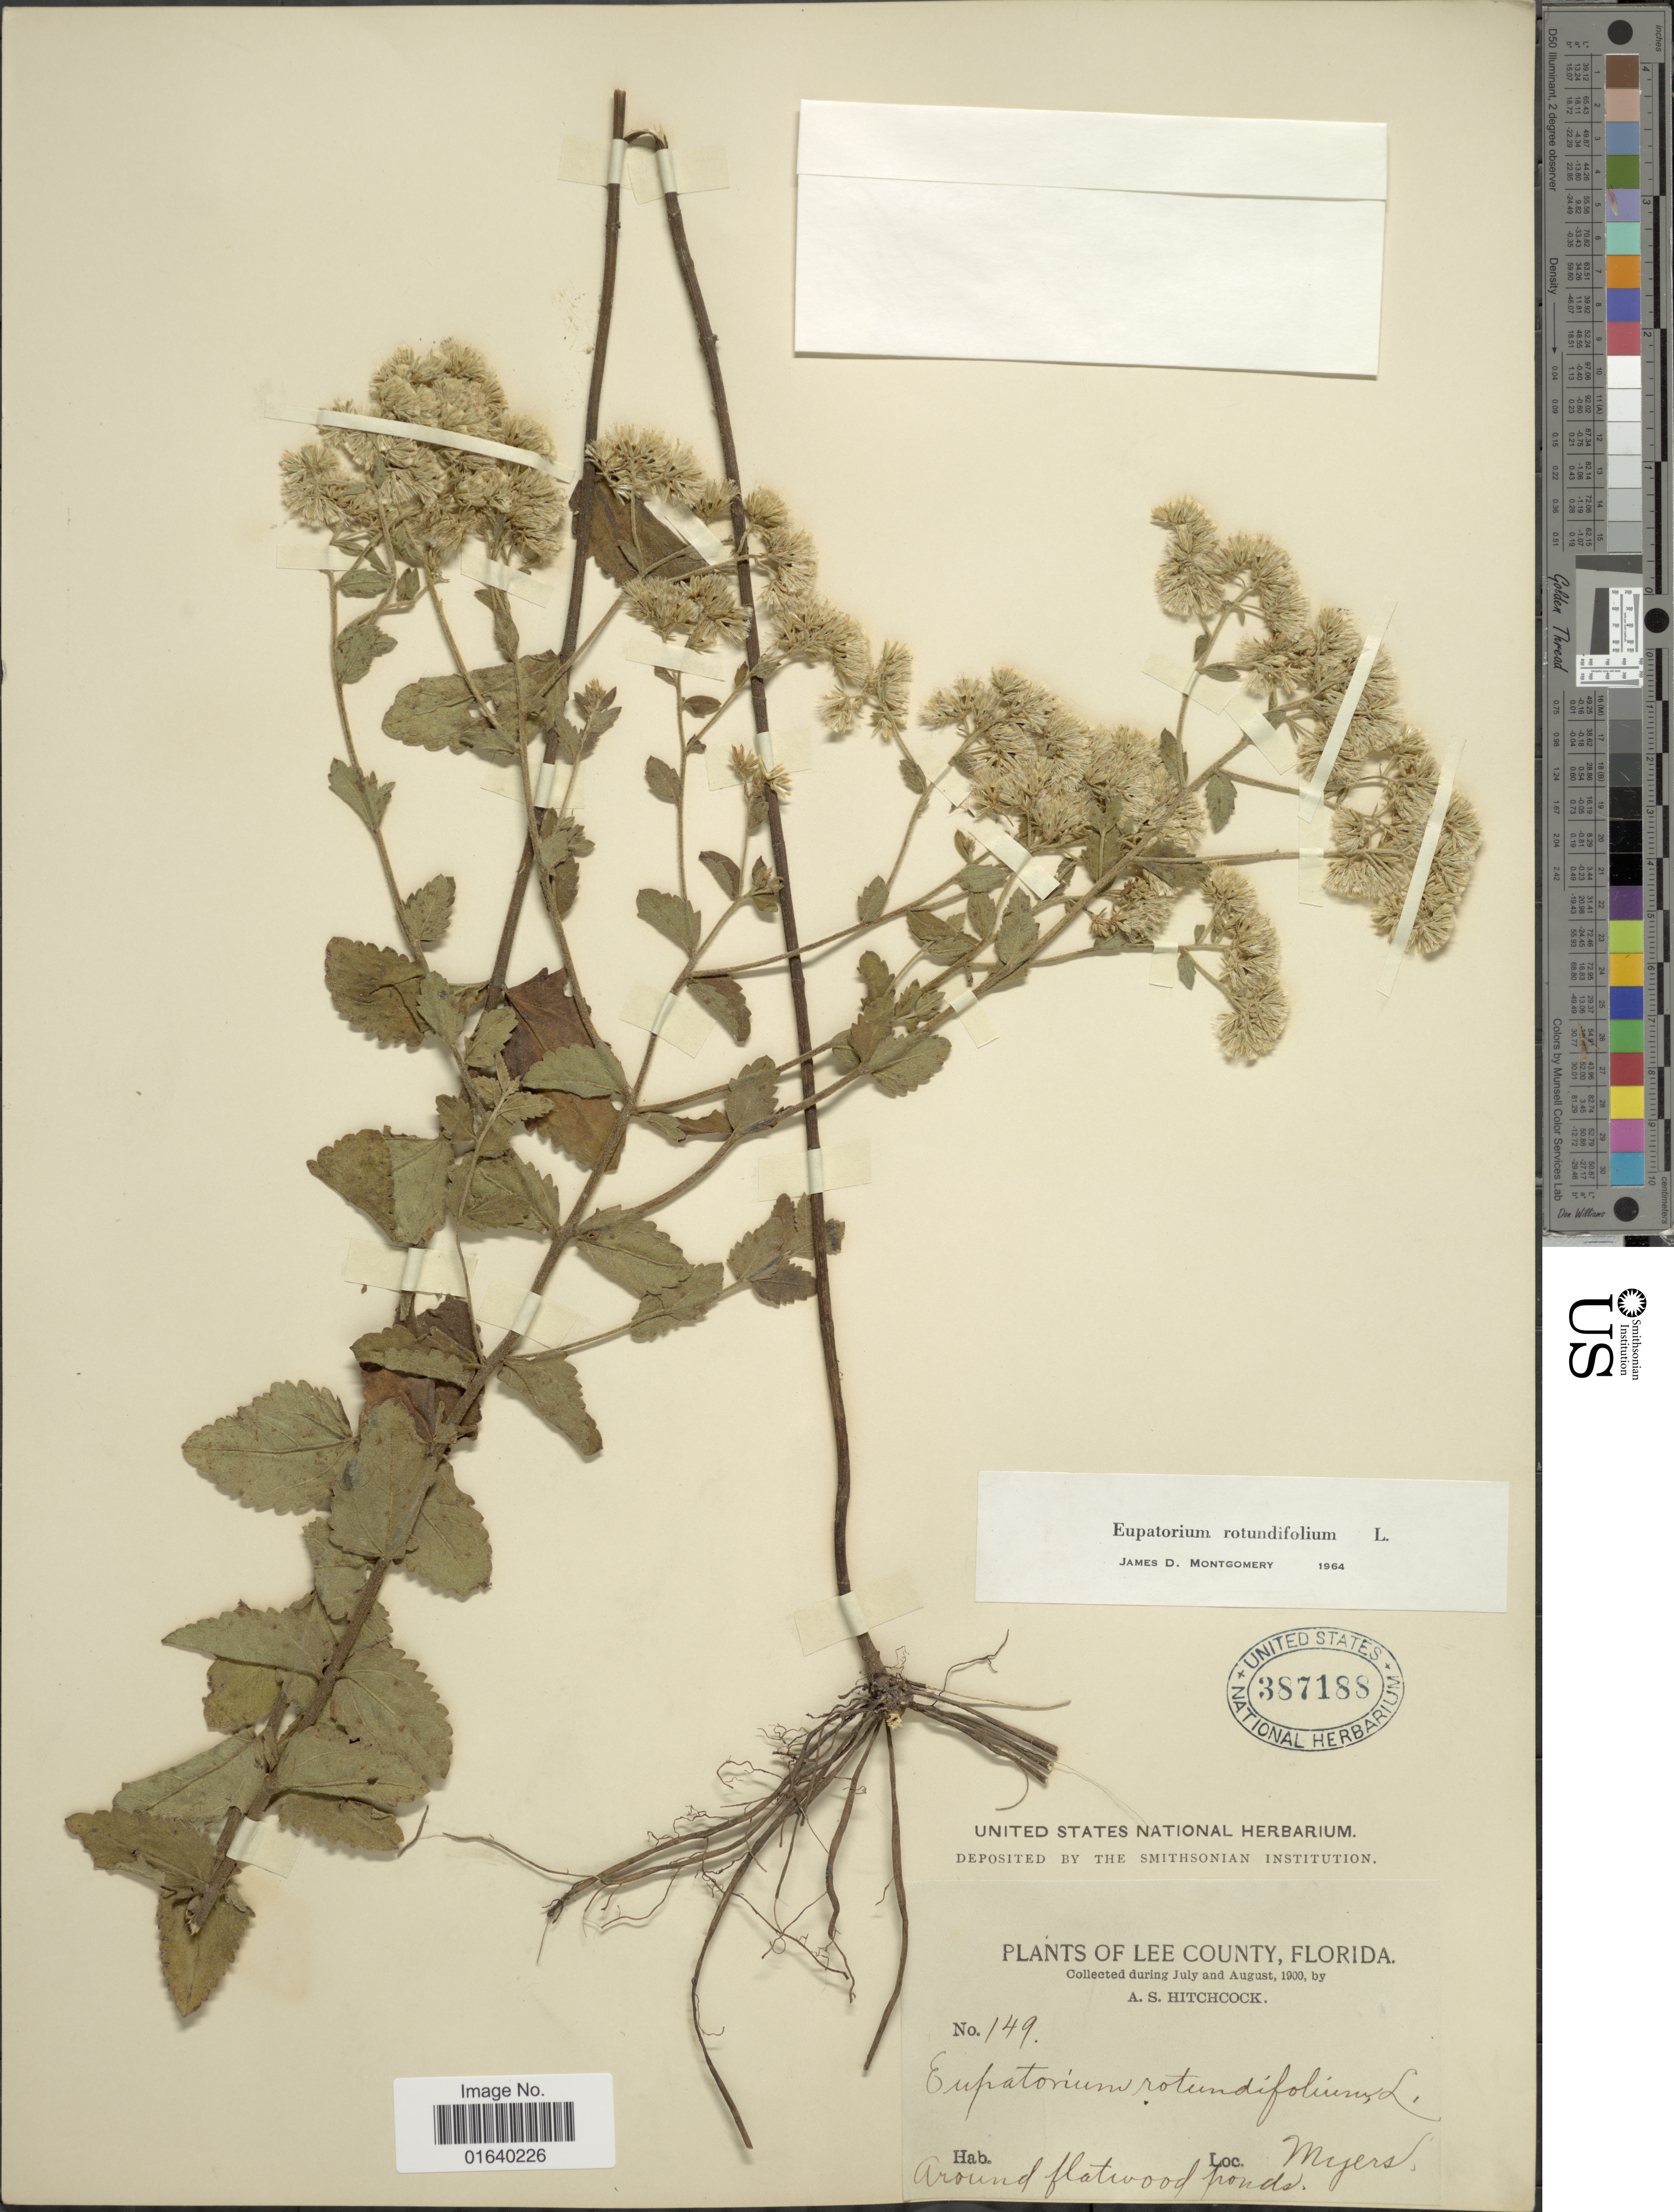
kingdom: Plantae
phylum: Tracheophyta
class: Magnoliopsida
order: Asterales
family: Asteraceae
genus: Eupatorium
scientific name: Eupatorium rotundifolium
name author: L.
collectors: A. S. Hitchcock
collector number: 149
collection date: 1900-07/1900-08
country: United States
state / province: Florida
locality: Lee County, Myers, Around flatwood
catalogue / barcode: US 387188